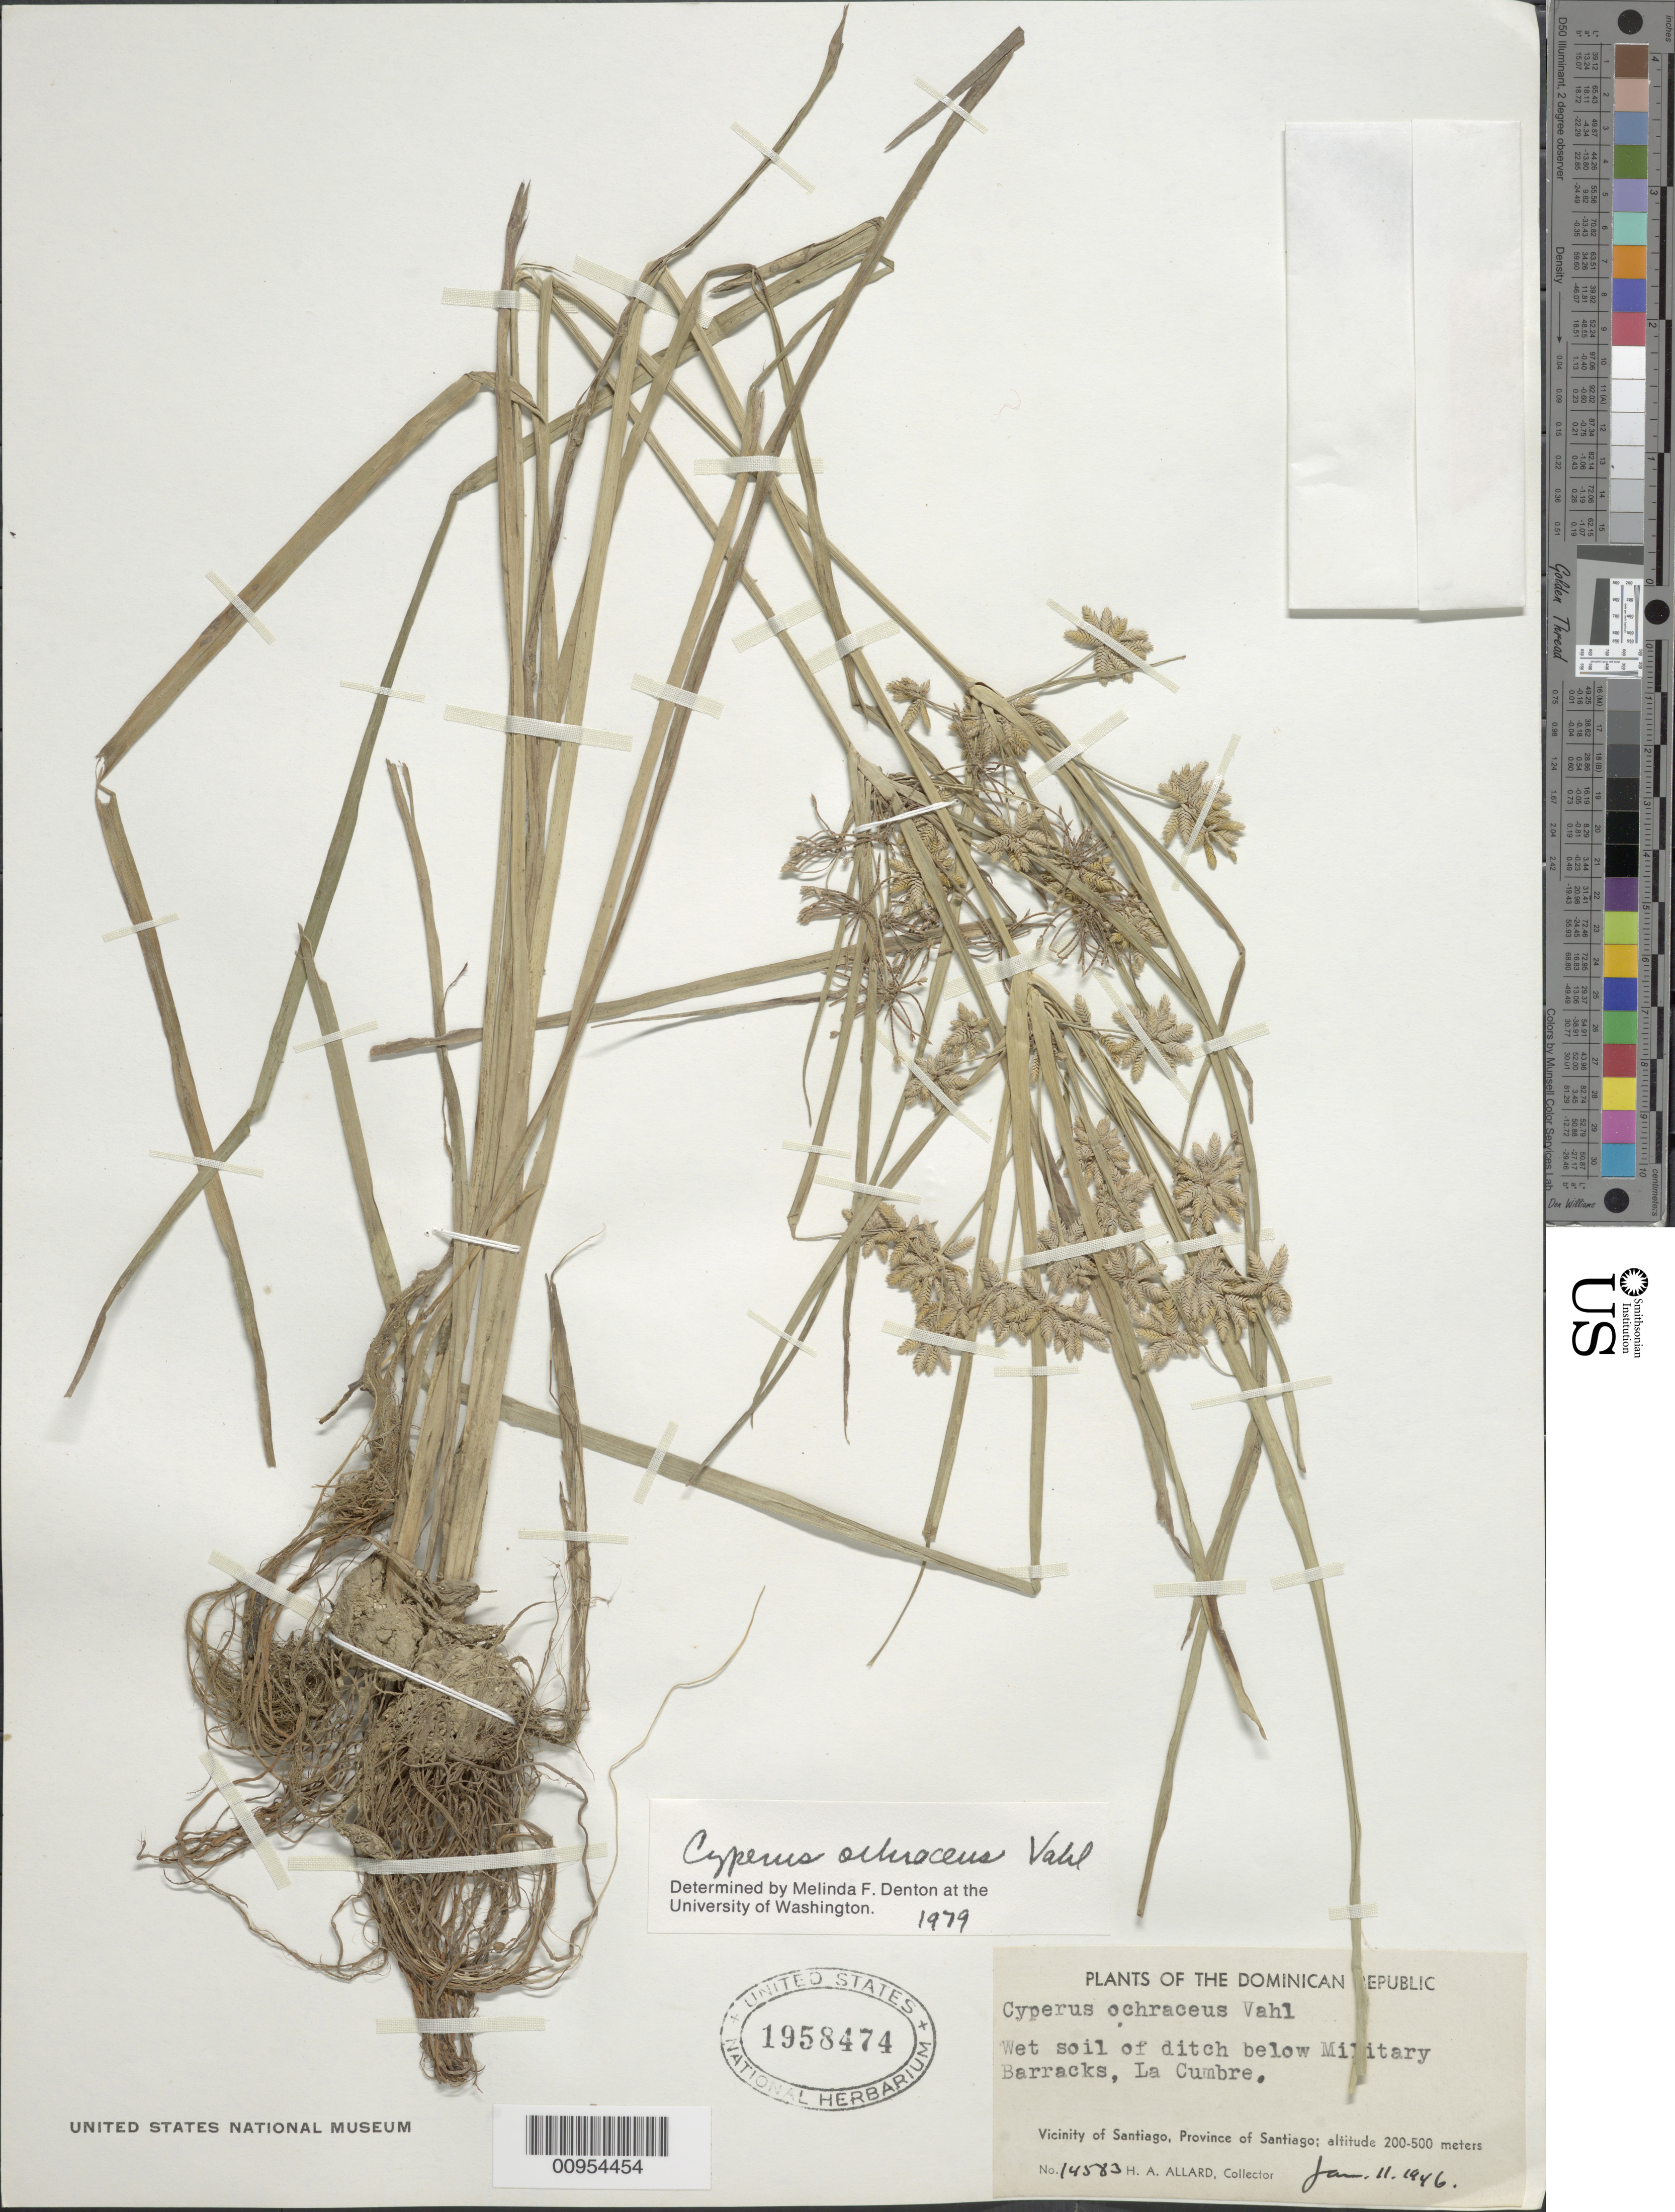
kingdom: Plantae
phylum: Tracheophyta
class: Liliopsida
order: Poales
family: Cyperaceae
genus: Cyperus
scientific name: Cyperus ochraceus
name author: Vahl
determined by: Denton, M. F.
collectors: H. A. Allard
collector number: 14583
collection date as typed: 11 Jan 1946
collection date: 1946-01-11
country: Dominican Republic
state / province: Santiago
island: Hispaniola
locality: Vicinity of Santiago, ditch below Military Barracks, La Cumbre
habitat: Wet soil in ditch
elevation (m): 200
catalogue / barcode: US 1958474